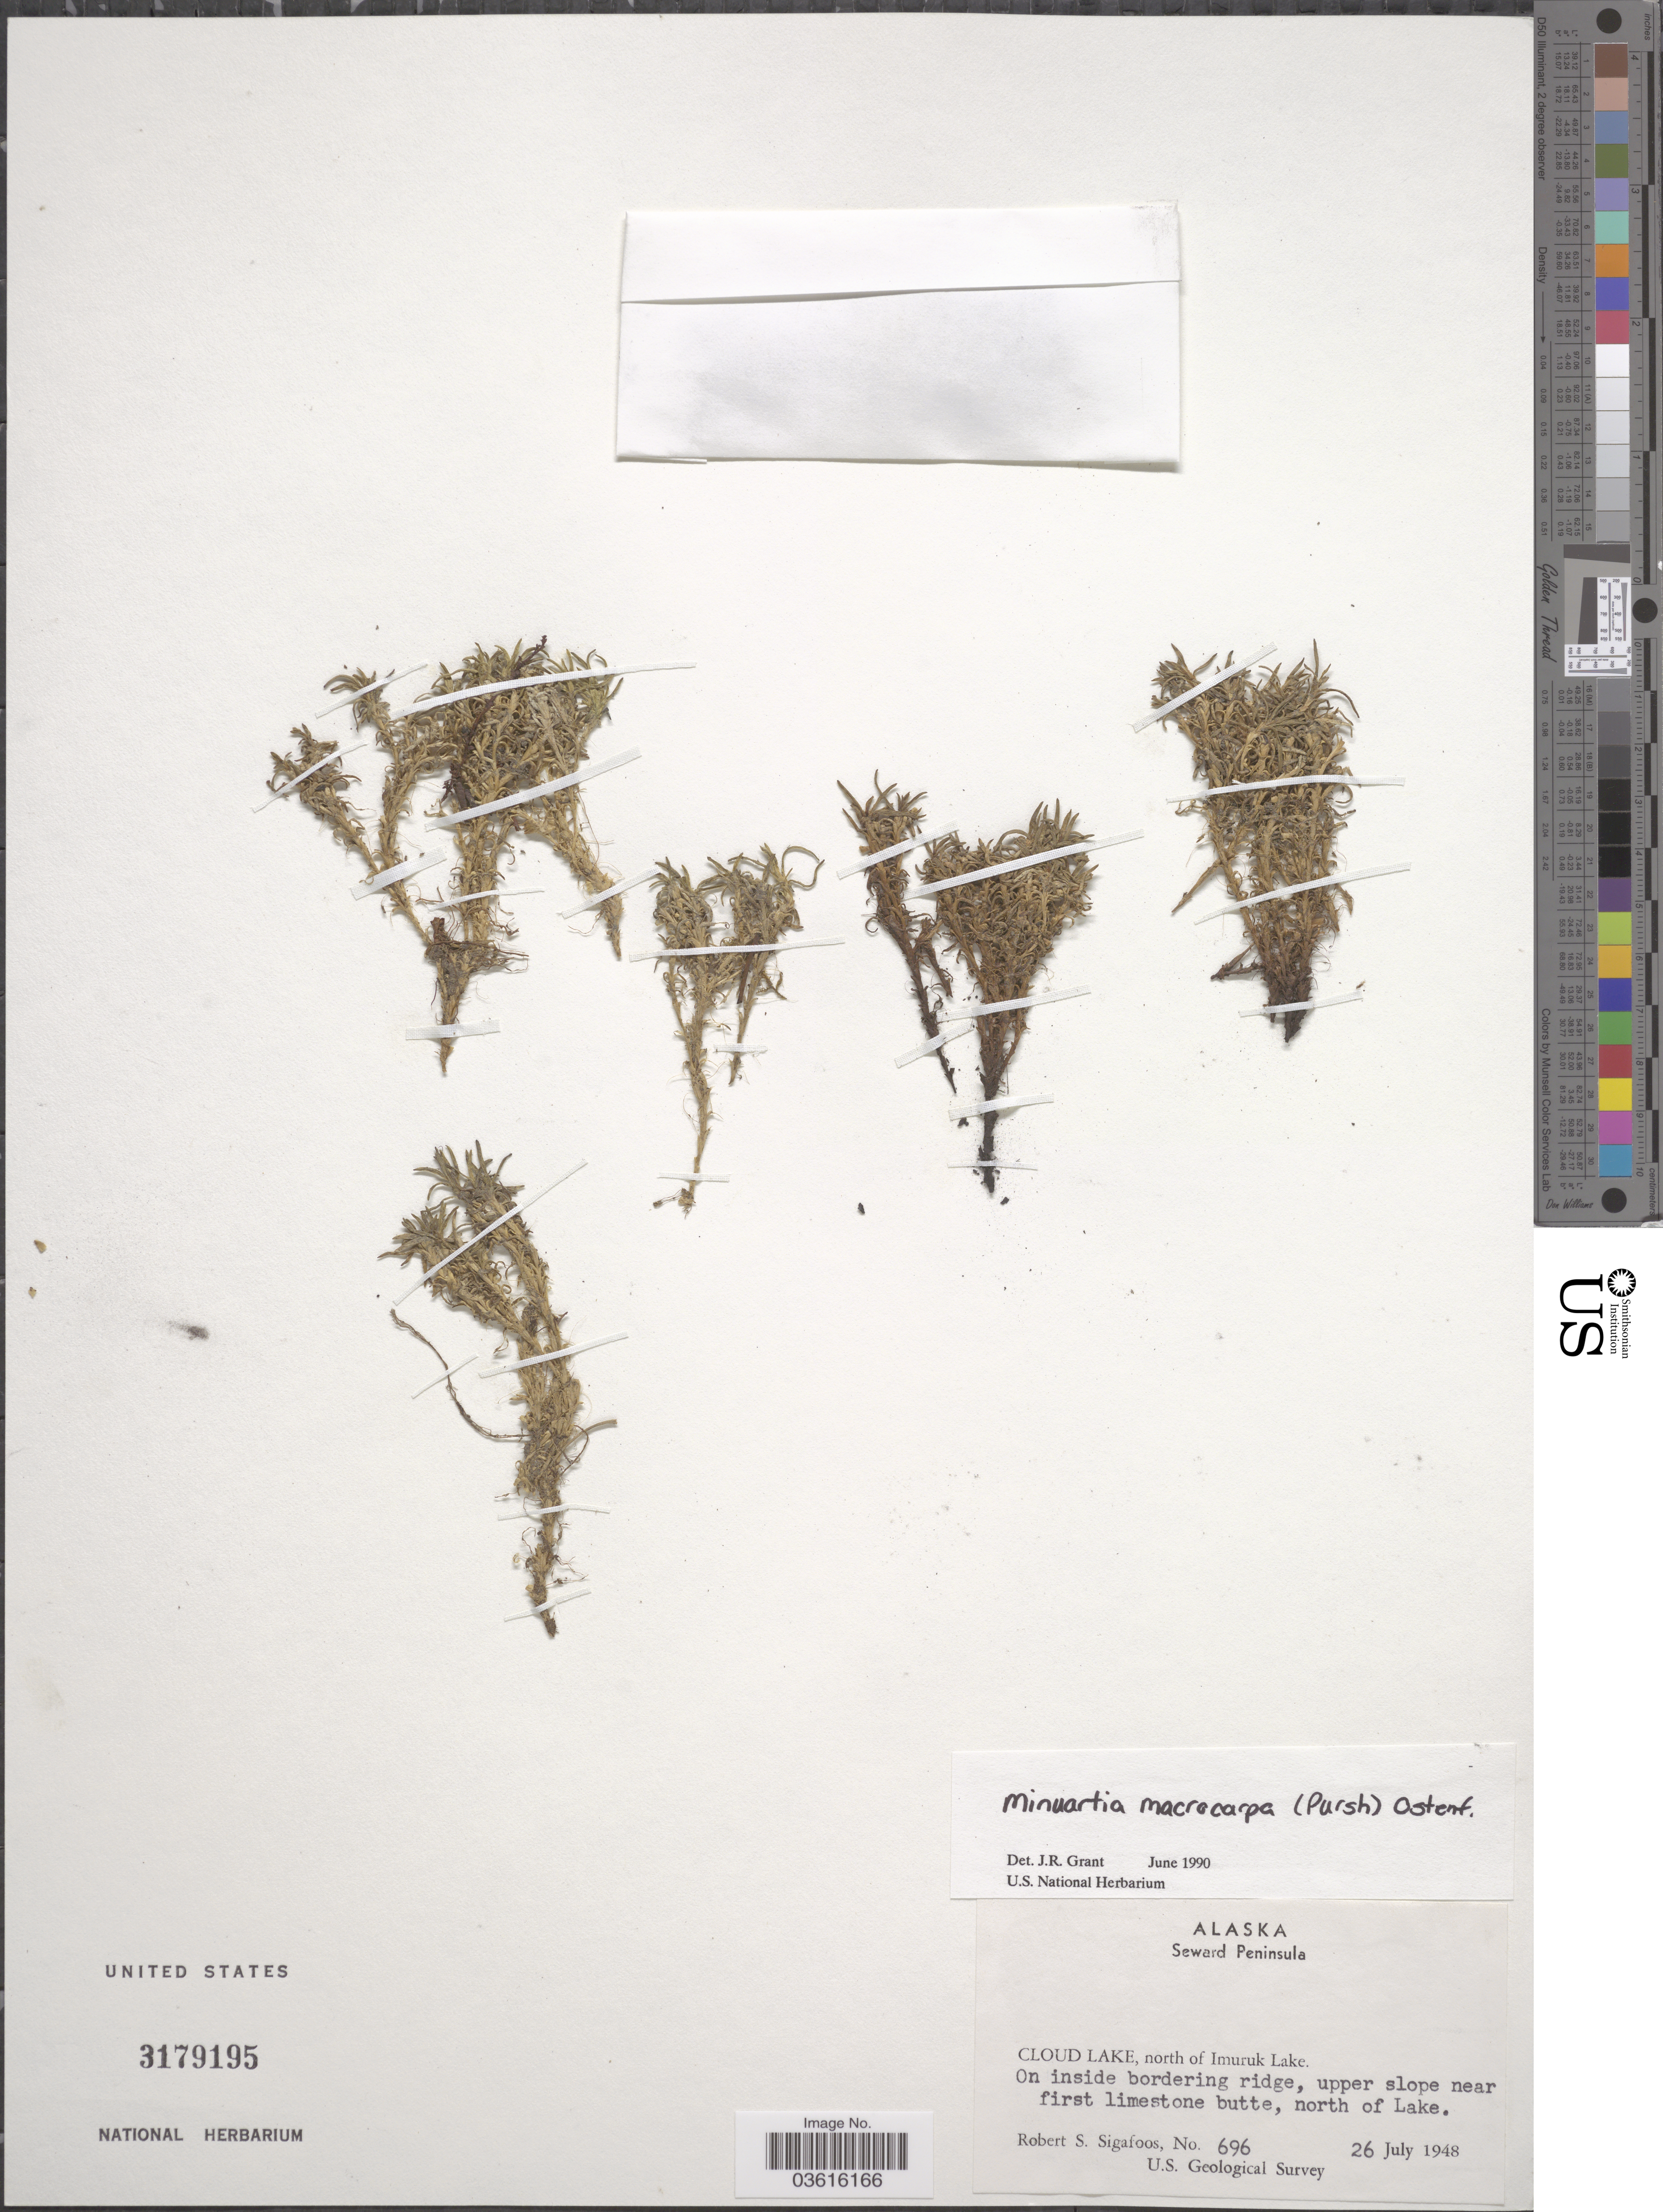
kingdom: Plantae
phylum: Tracheophyta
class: Magnoliopsida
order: Caryophyllales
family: Caryophyllaceae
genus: Pseudocherleria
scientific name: Pseudocherleria macrocarpa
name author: (Pursh) Dillenb. & Kadereit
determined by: U.S. National Herbarium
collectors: R. Sigafoos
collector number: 696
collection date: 1948-07-26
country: United States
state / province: Alaska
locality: Seward Peninsula. Cloud Lake, north of Imuruk Lake. North of Lake.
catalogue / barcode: US 3179195